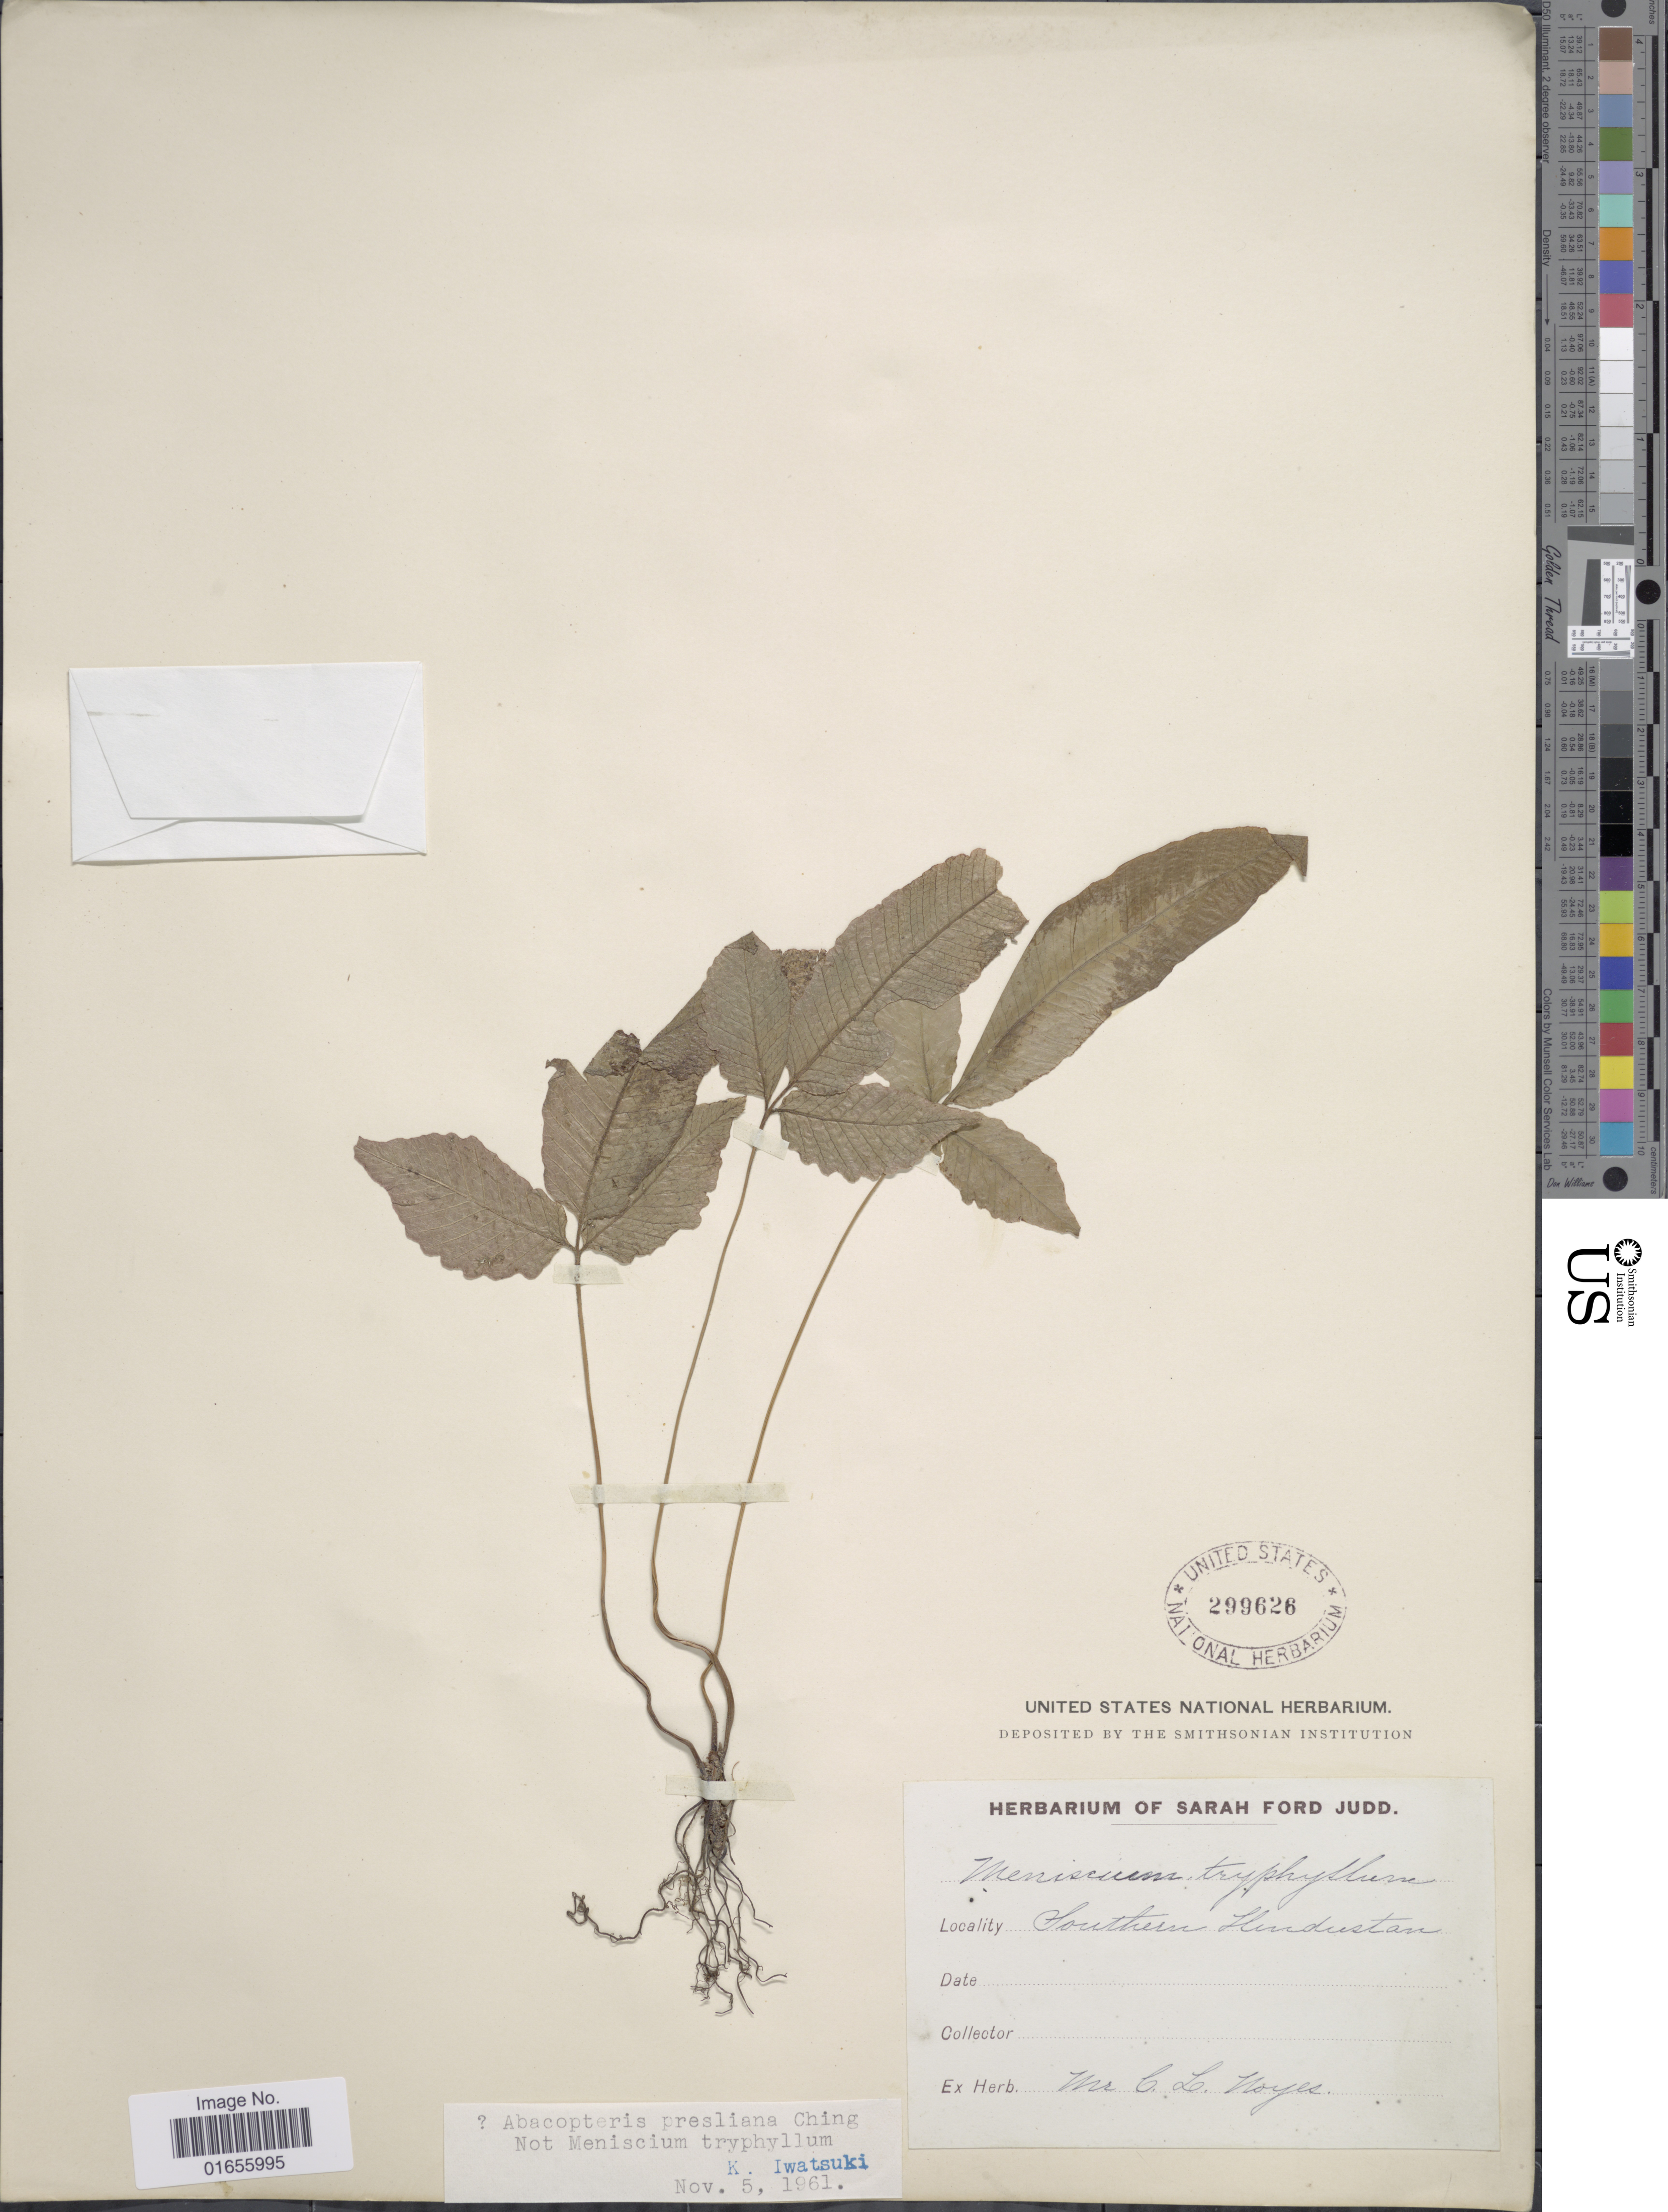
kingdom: Plantae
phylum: Tracheophyta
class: Polypodiopsida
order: Polypodiales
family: Thelypteridaceae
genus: Pronephrium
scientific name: Pronephrium penangiana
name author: (Hook.) Holttum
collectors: C. Noyes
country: India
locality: Southern Hindustan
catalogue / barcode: US 299626